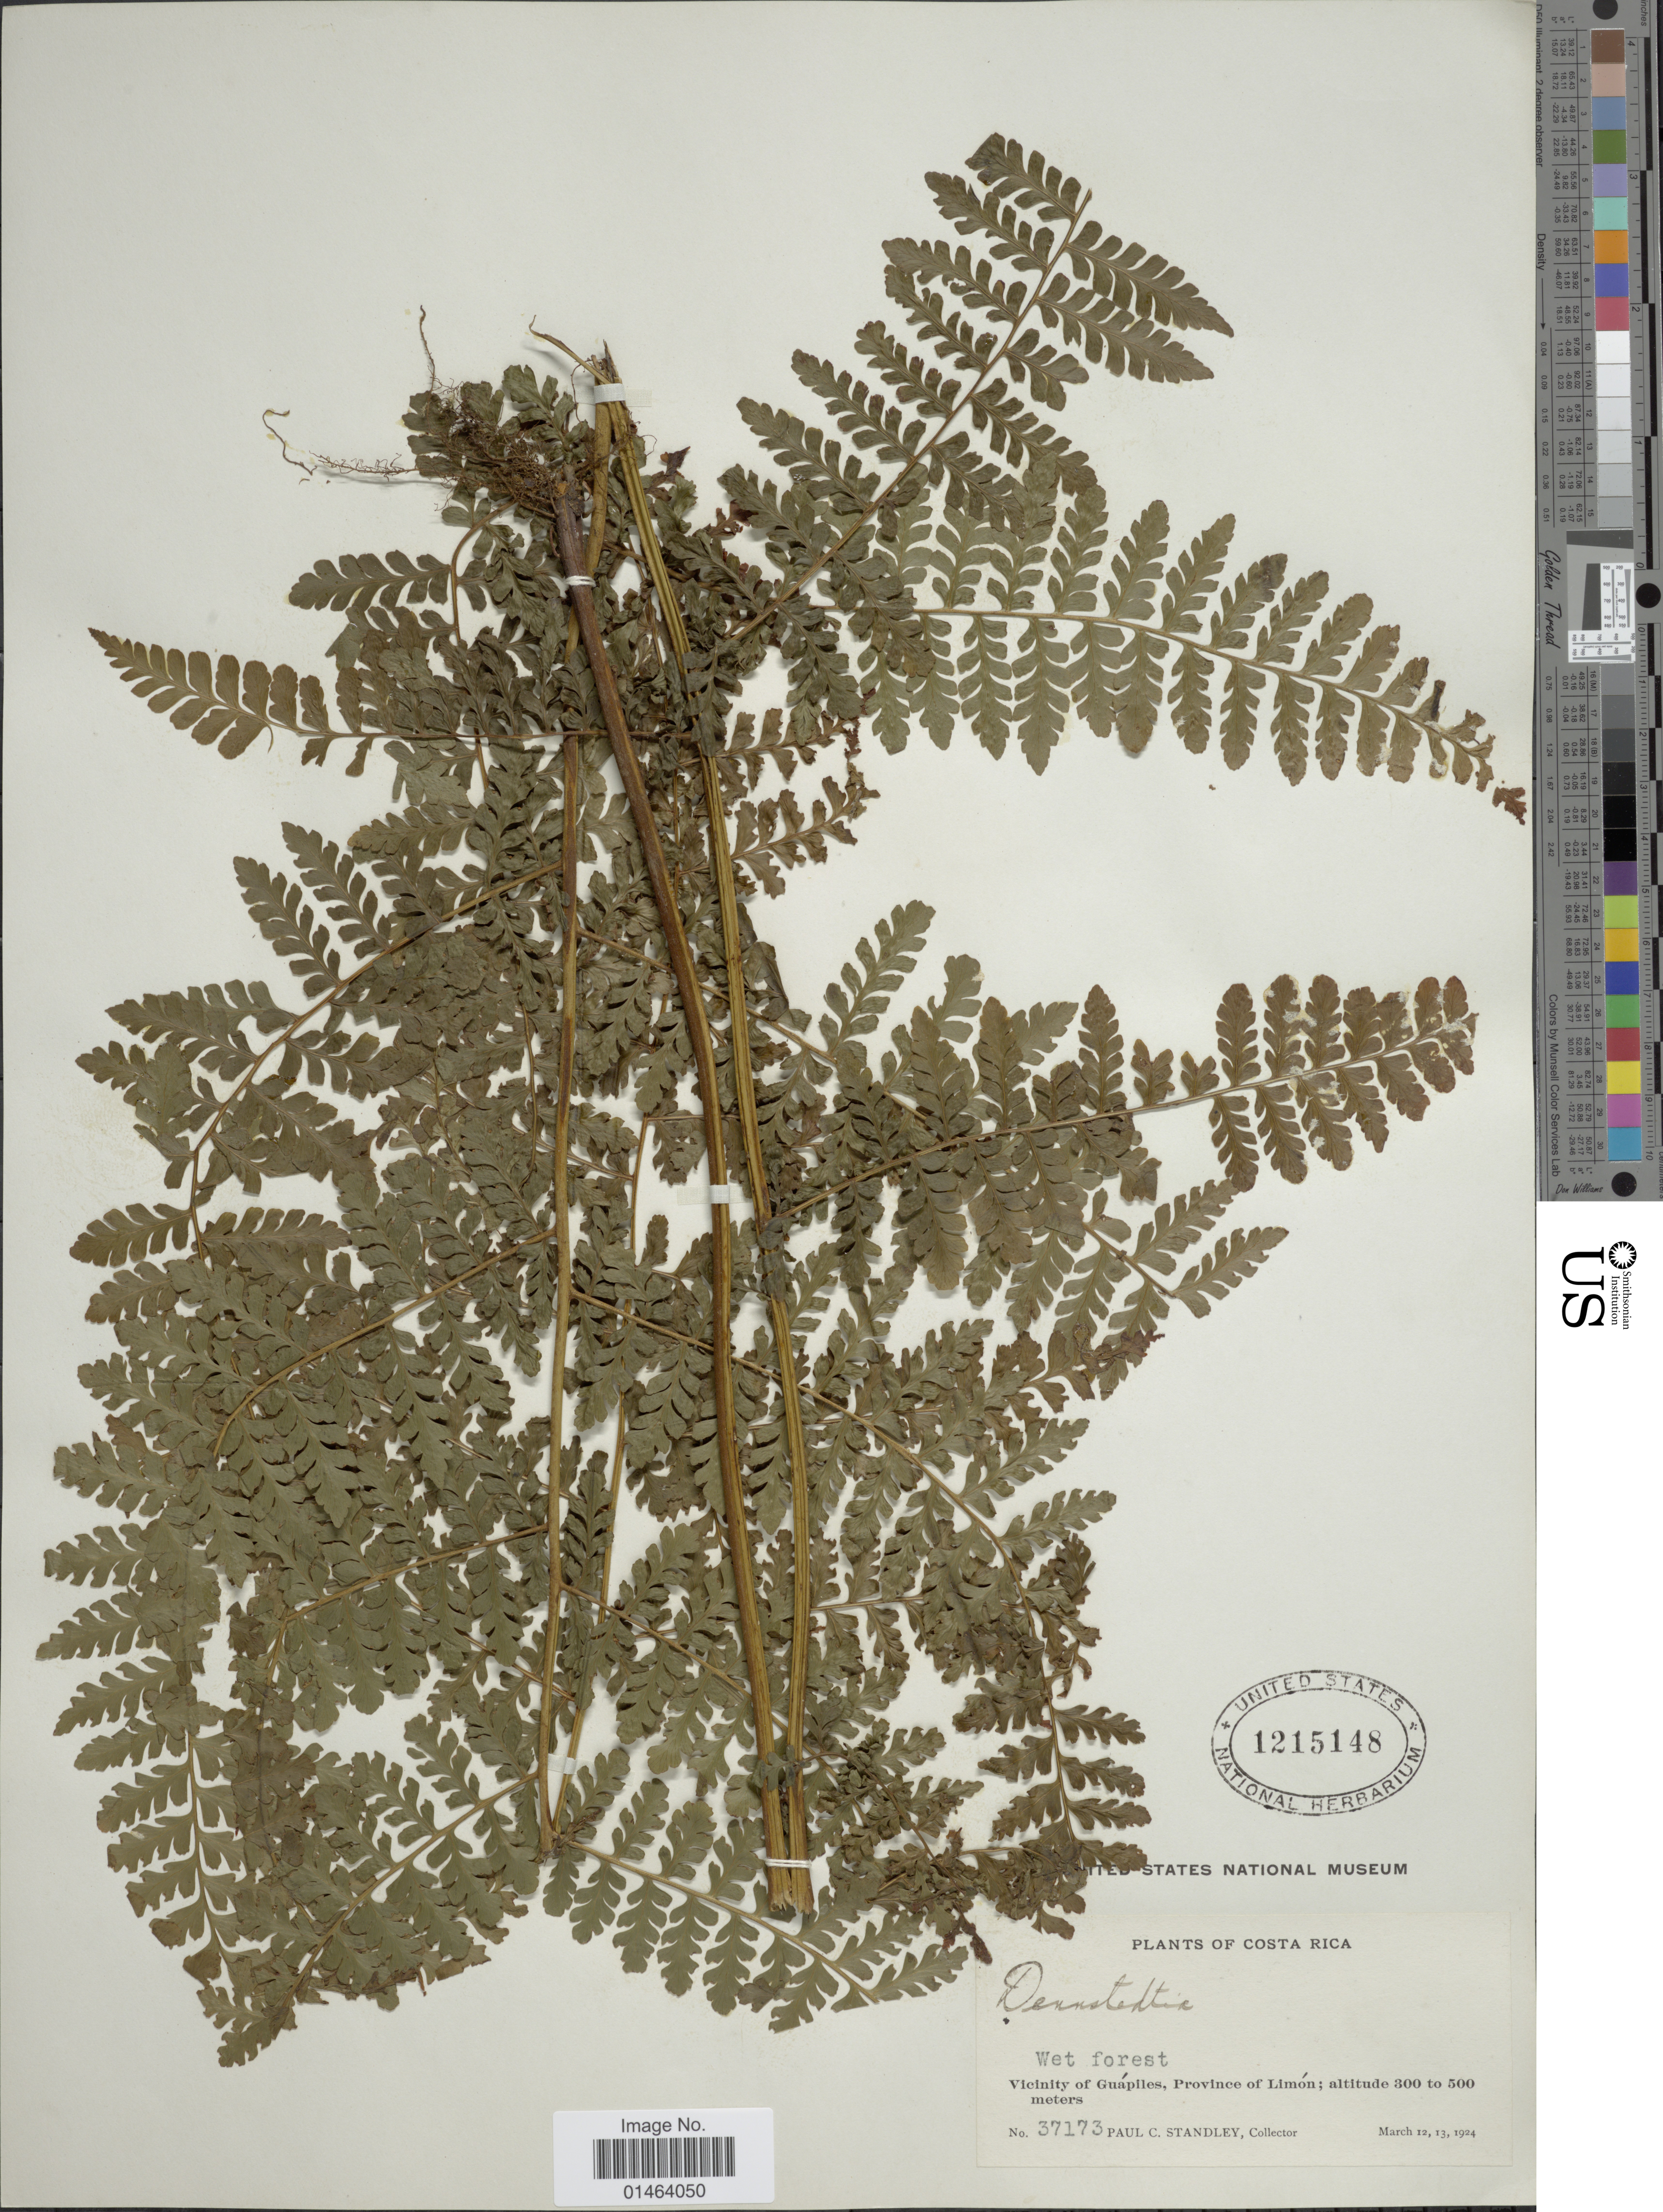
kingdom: Plantae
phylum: Tracheophyta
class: Polypodiopsida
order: Polypodiales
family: Dennstaedtiaceae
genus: Dennstaedtia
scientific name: Dennstaedtia dissecta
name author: (Sw.) T. Moore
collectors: P. C. Standley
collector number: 37173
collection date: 1924-03-12/1924-03-13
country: Costa Rica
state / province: Limón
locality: Costa Rica, Vicinity of Guapiles.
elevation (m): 300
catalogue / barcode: US 1215148